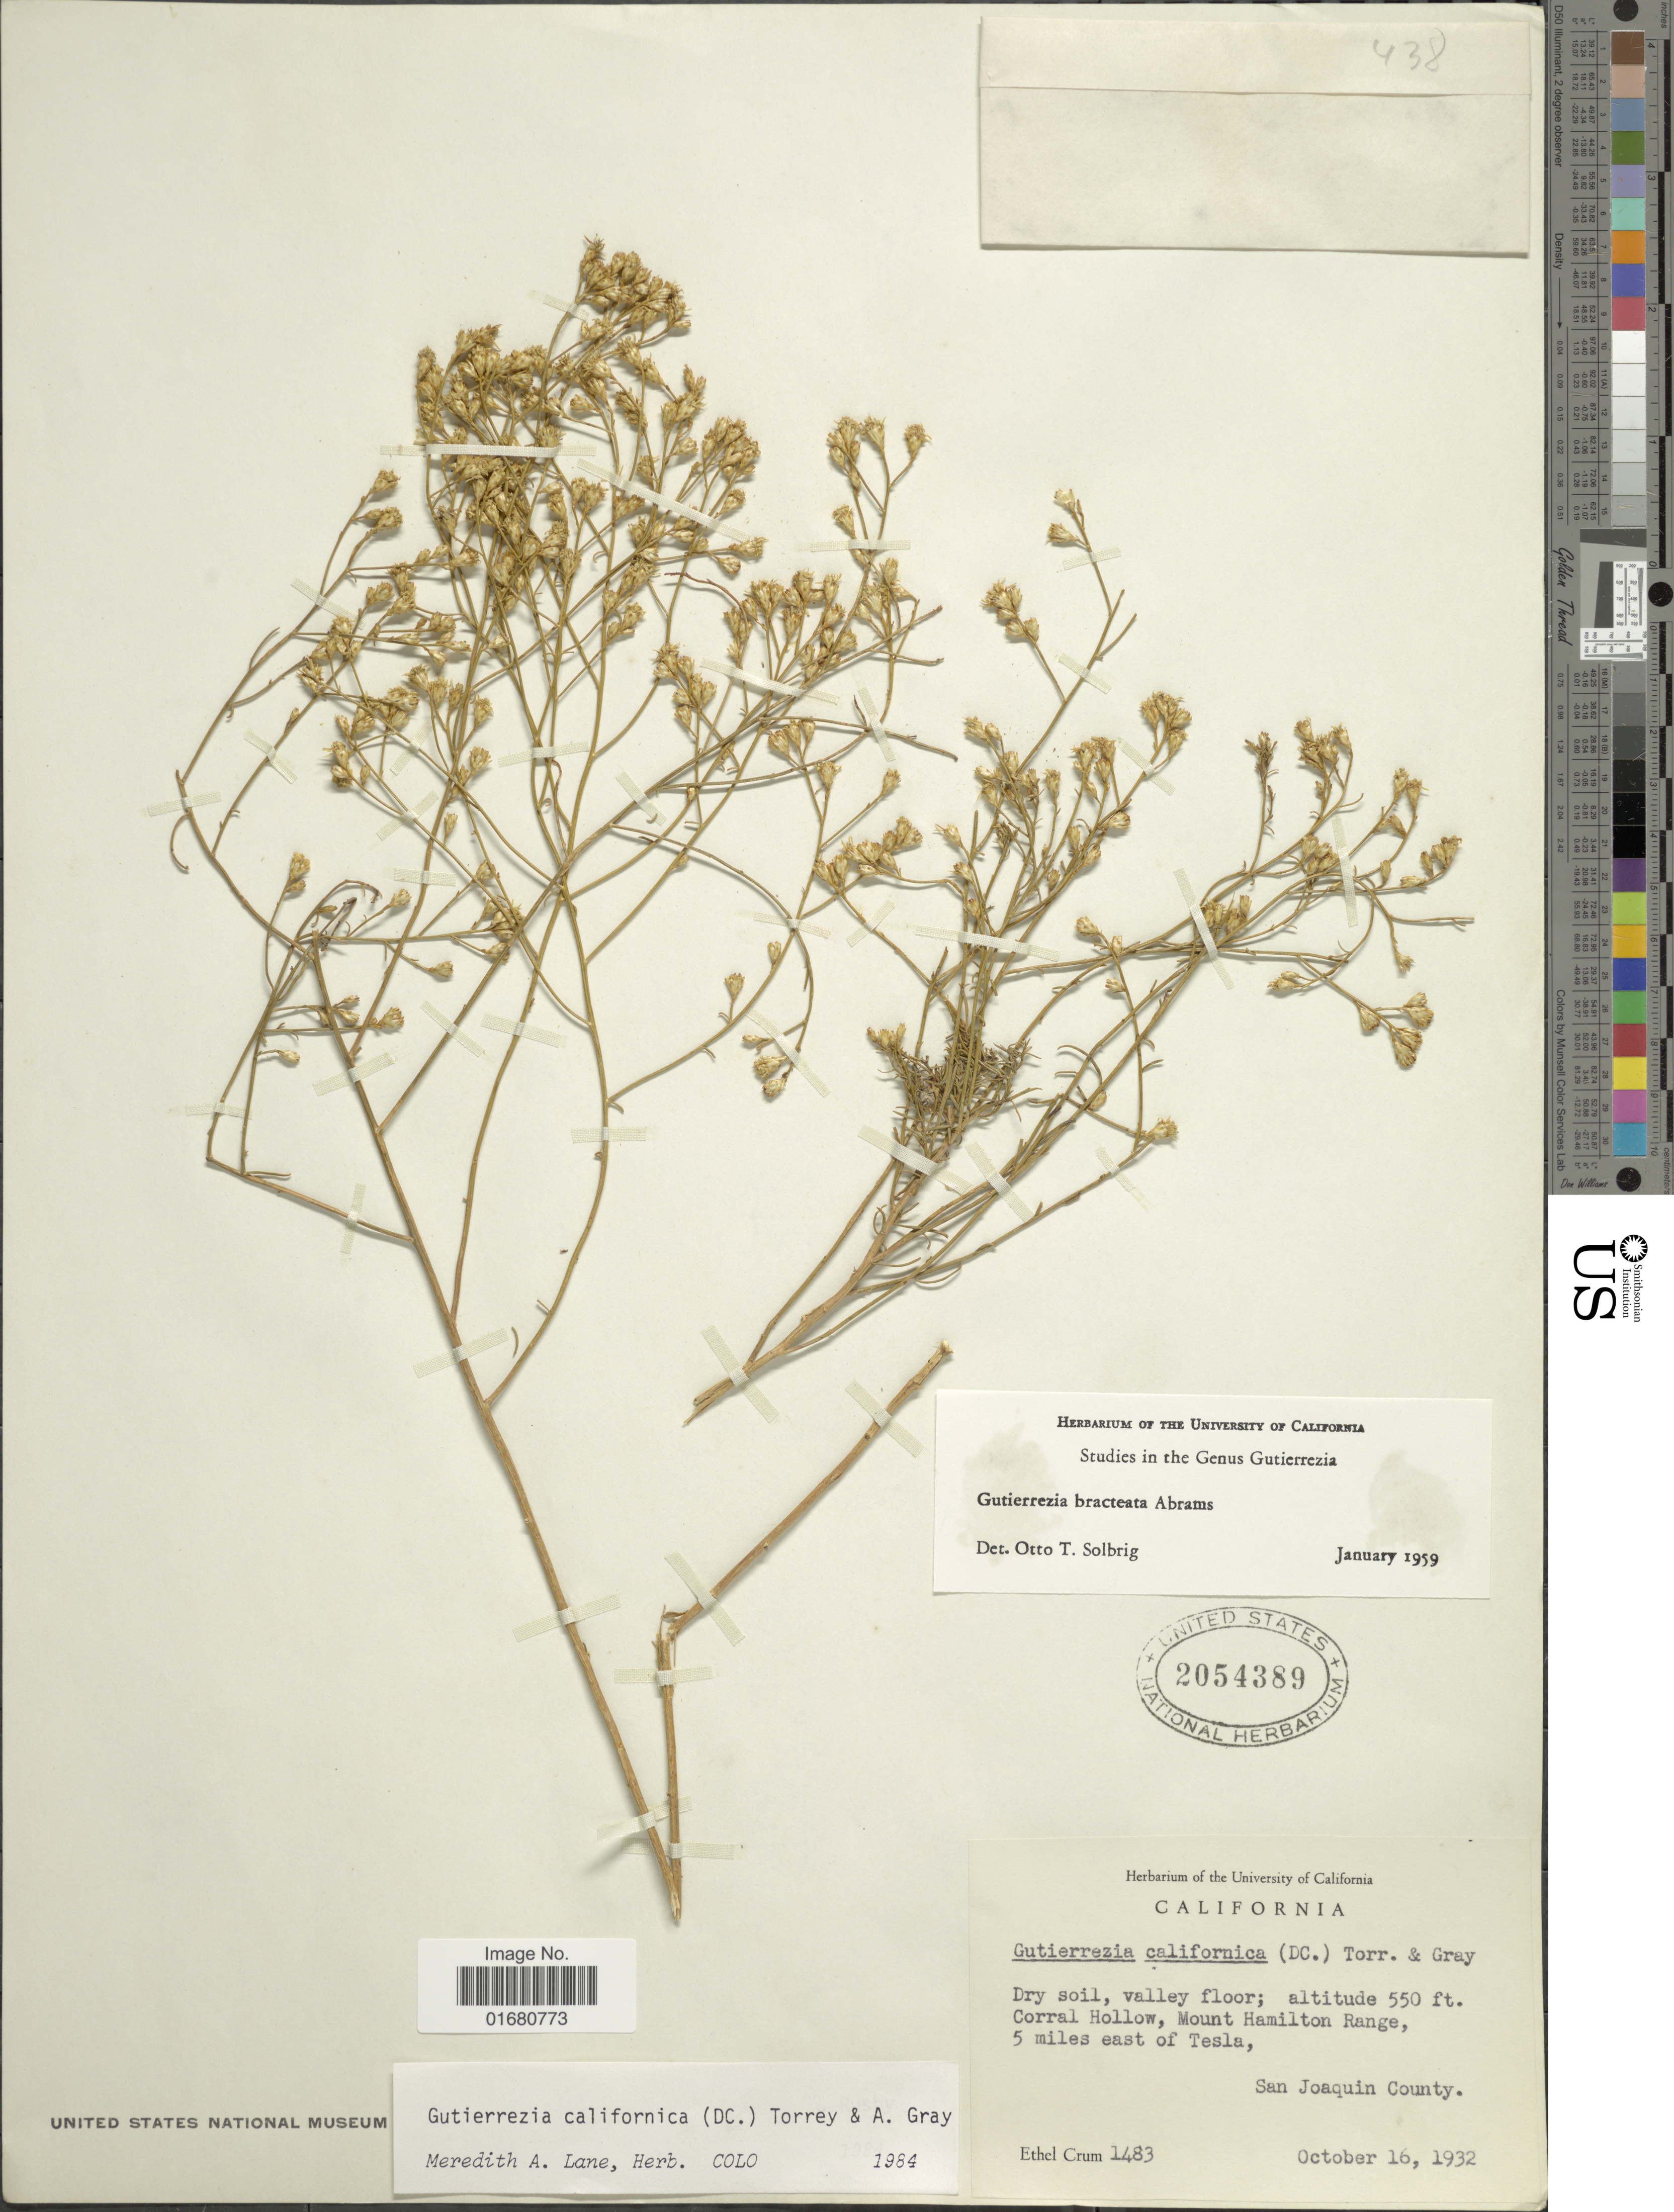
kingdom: Plantae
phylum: Tracheophyta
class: Magnoliopsida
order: Asterales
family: Asteraceae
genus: Gutierrezia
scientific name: Gutierrezia californica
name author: Torr. & A. Gray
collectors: E. K. Crum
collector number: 1483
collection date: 1932-10-16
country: United States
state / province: California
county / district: San Joaquin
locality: Corral Hollow, Mount Hamilton Range, 5 miles east of Tesla, San Joaquin County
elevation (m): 168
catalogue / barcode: US 2054389